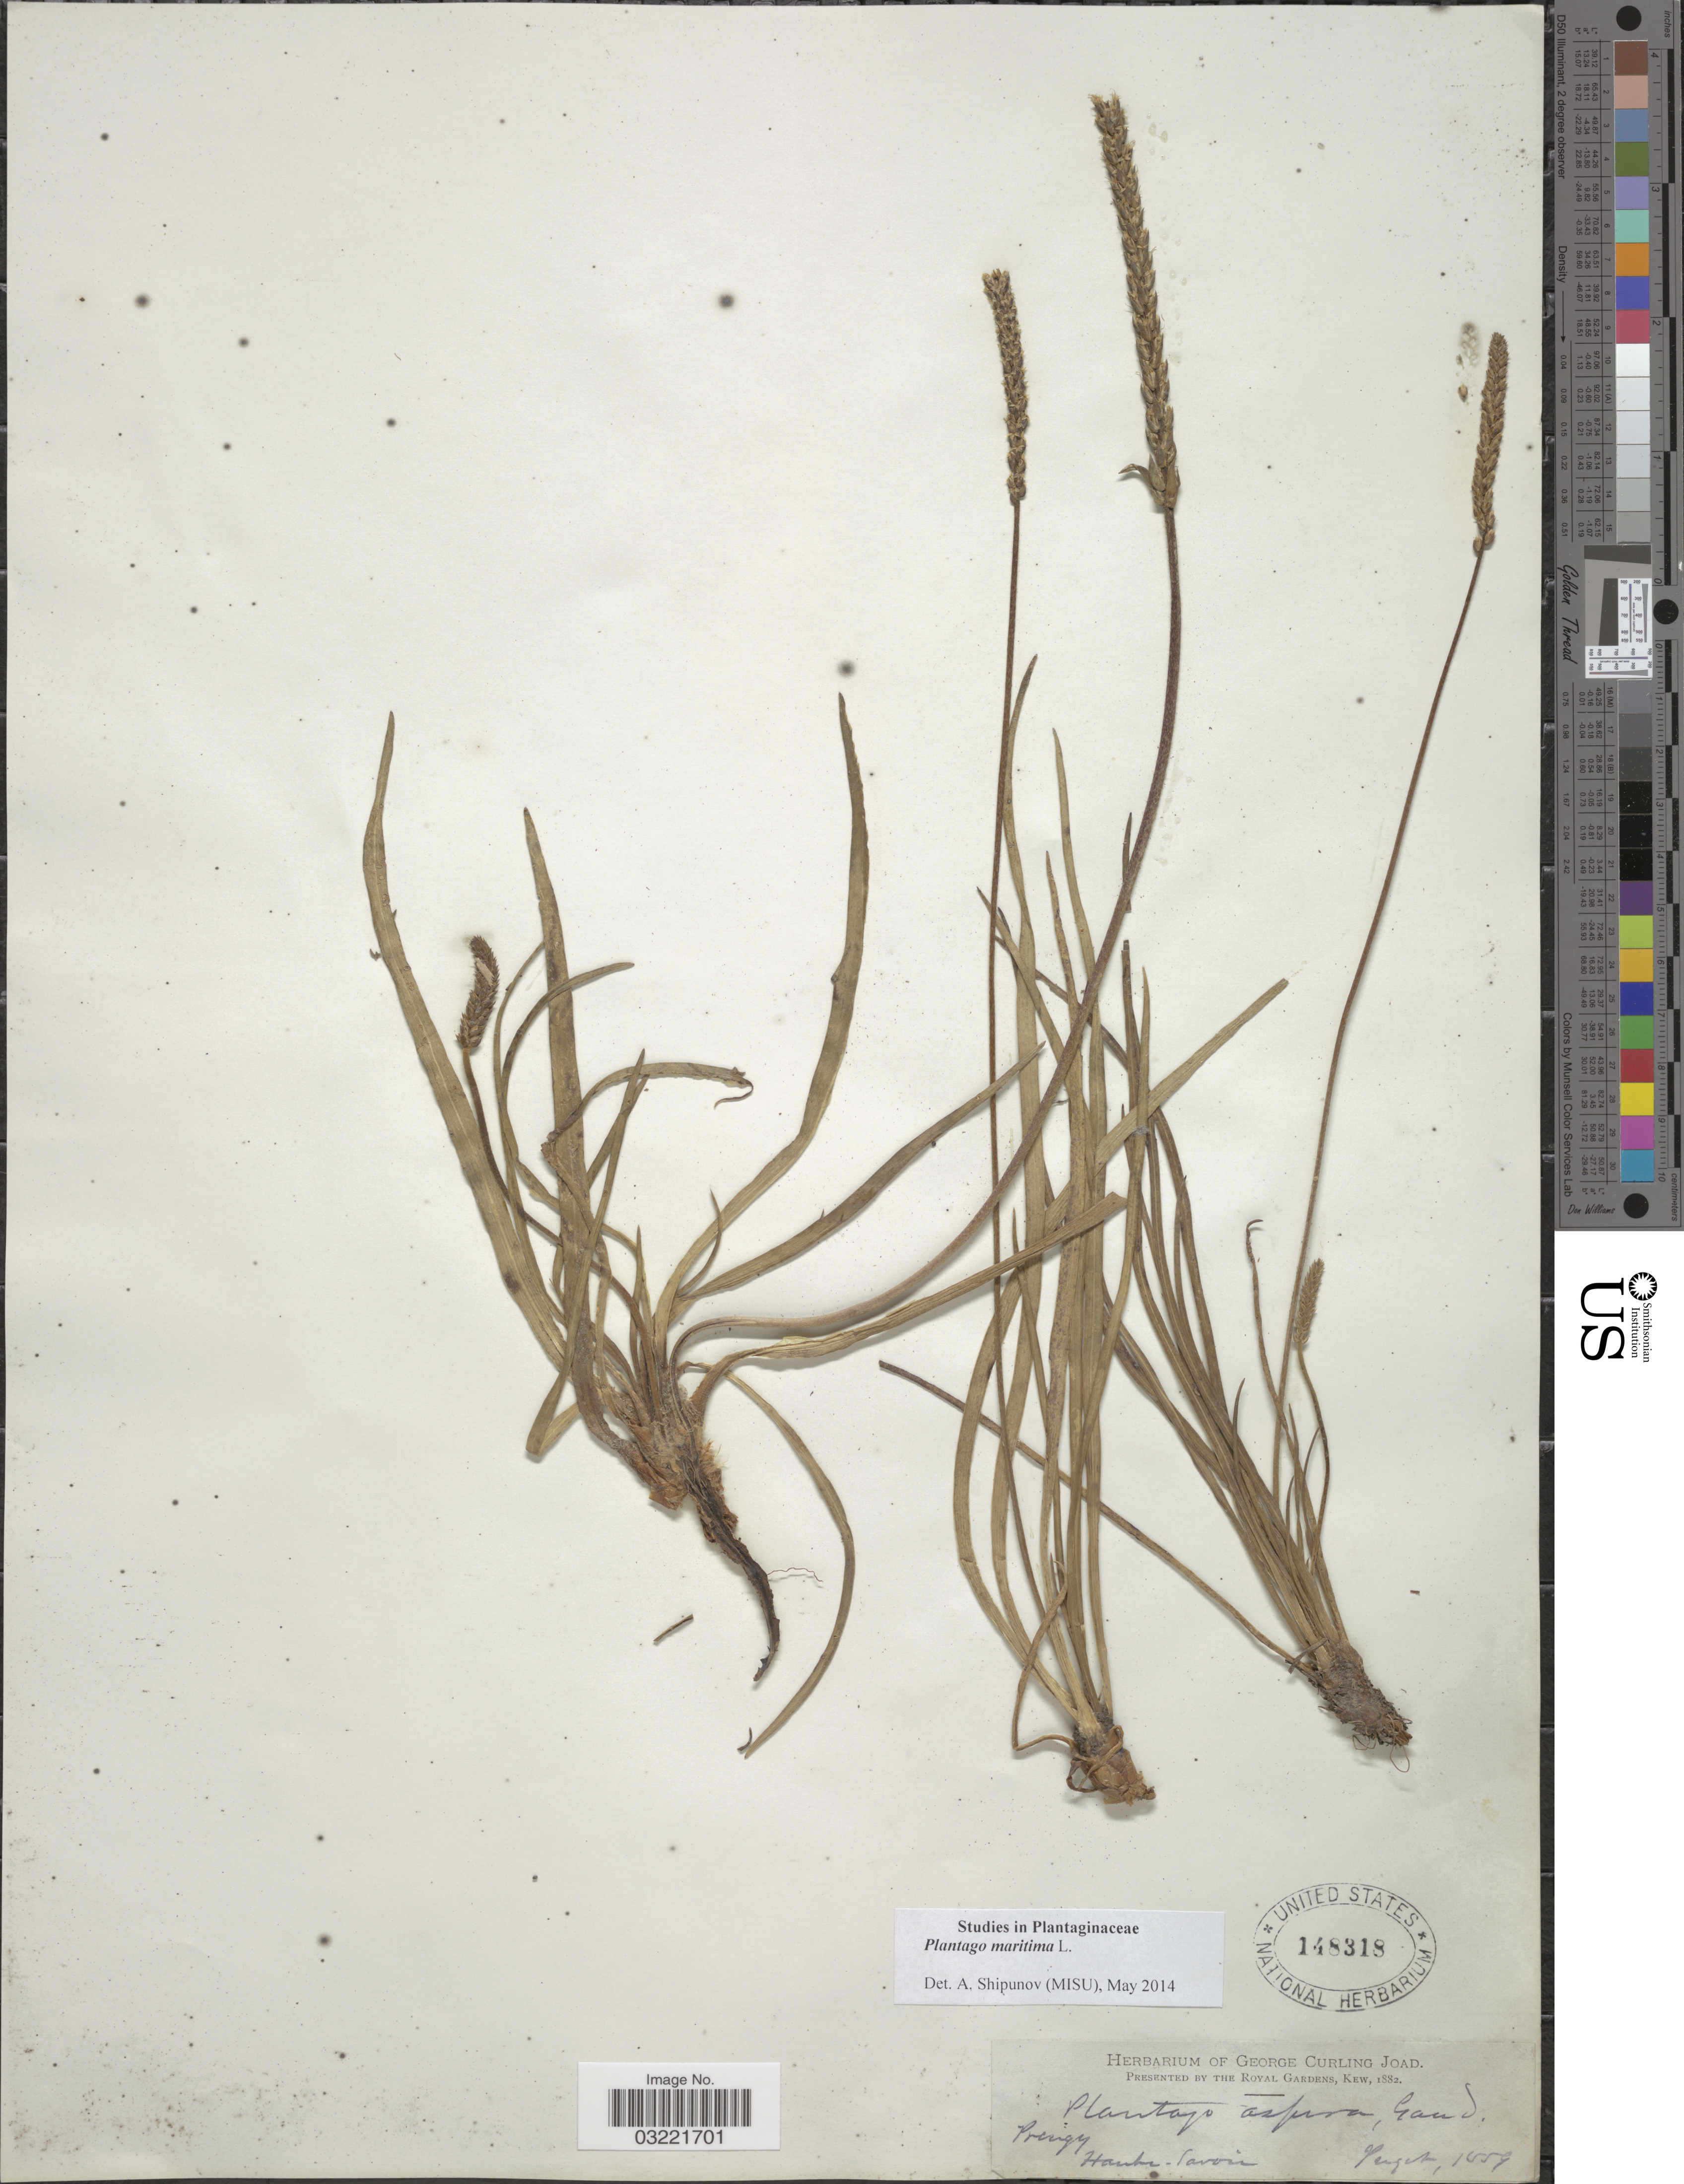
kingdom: Plantae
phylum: Tracheophyta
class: Magnoliopsida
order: Lamiales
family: Plantaginaceae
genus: Plantago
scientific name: Plantago maritima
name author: L.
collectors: -. Puget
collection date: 1859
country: France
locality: Pringy. Haute-Savoie.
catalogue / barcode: US 148318